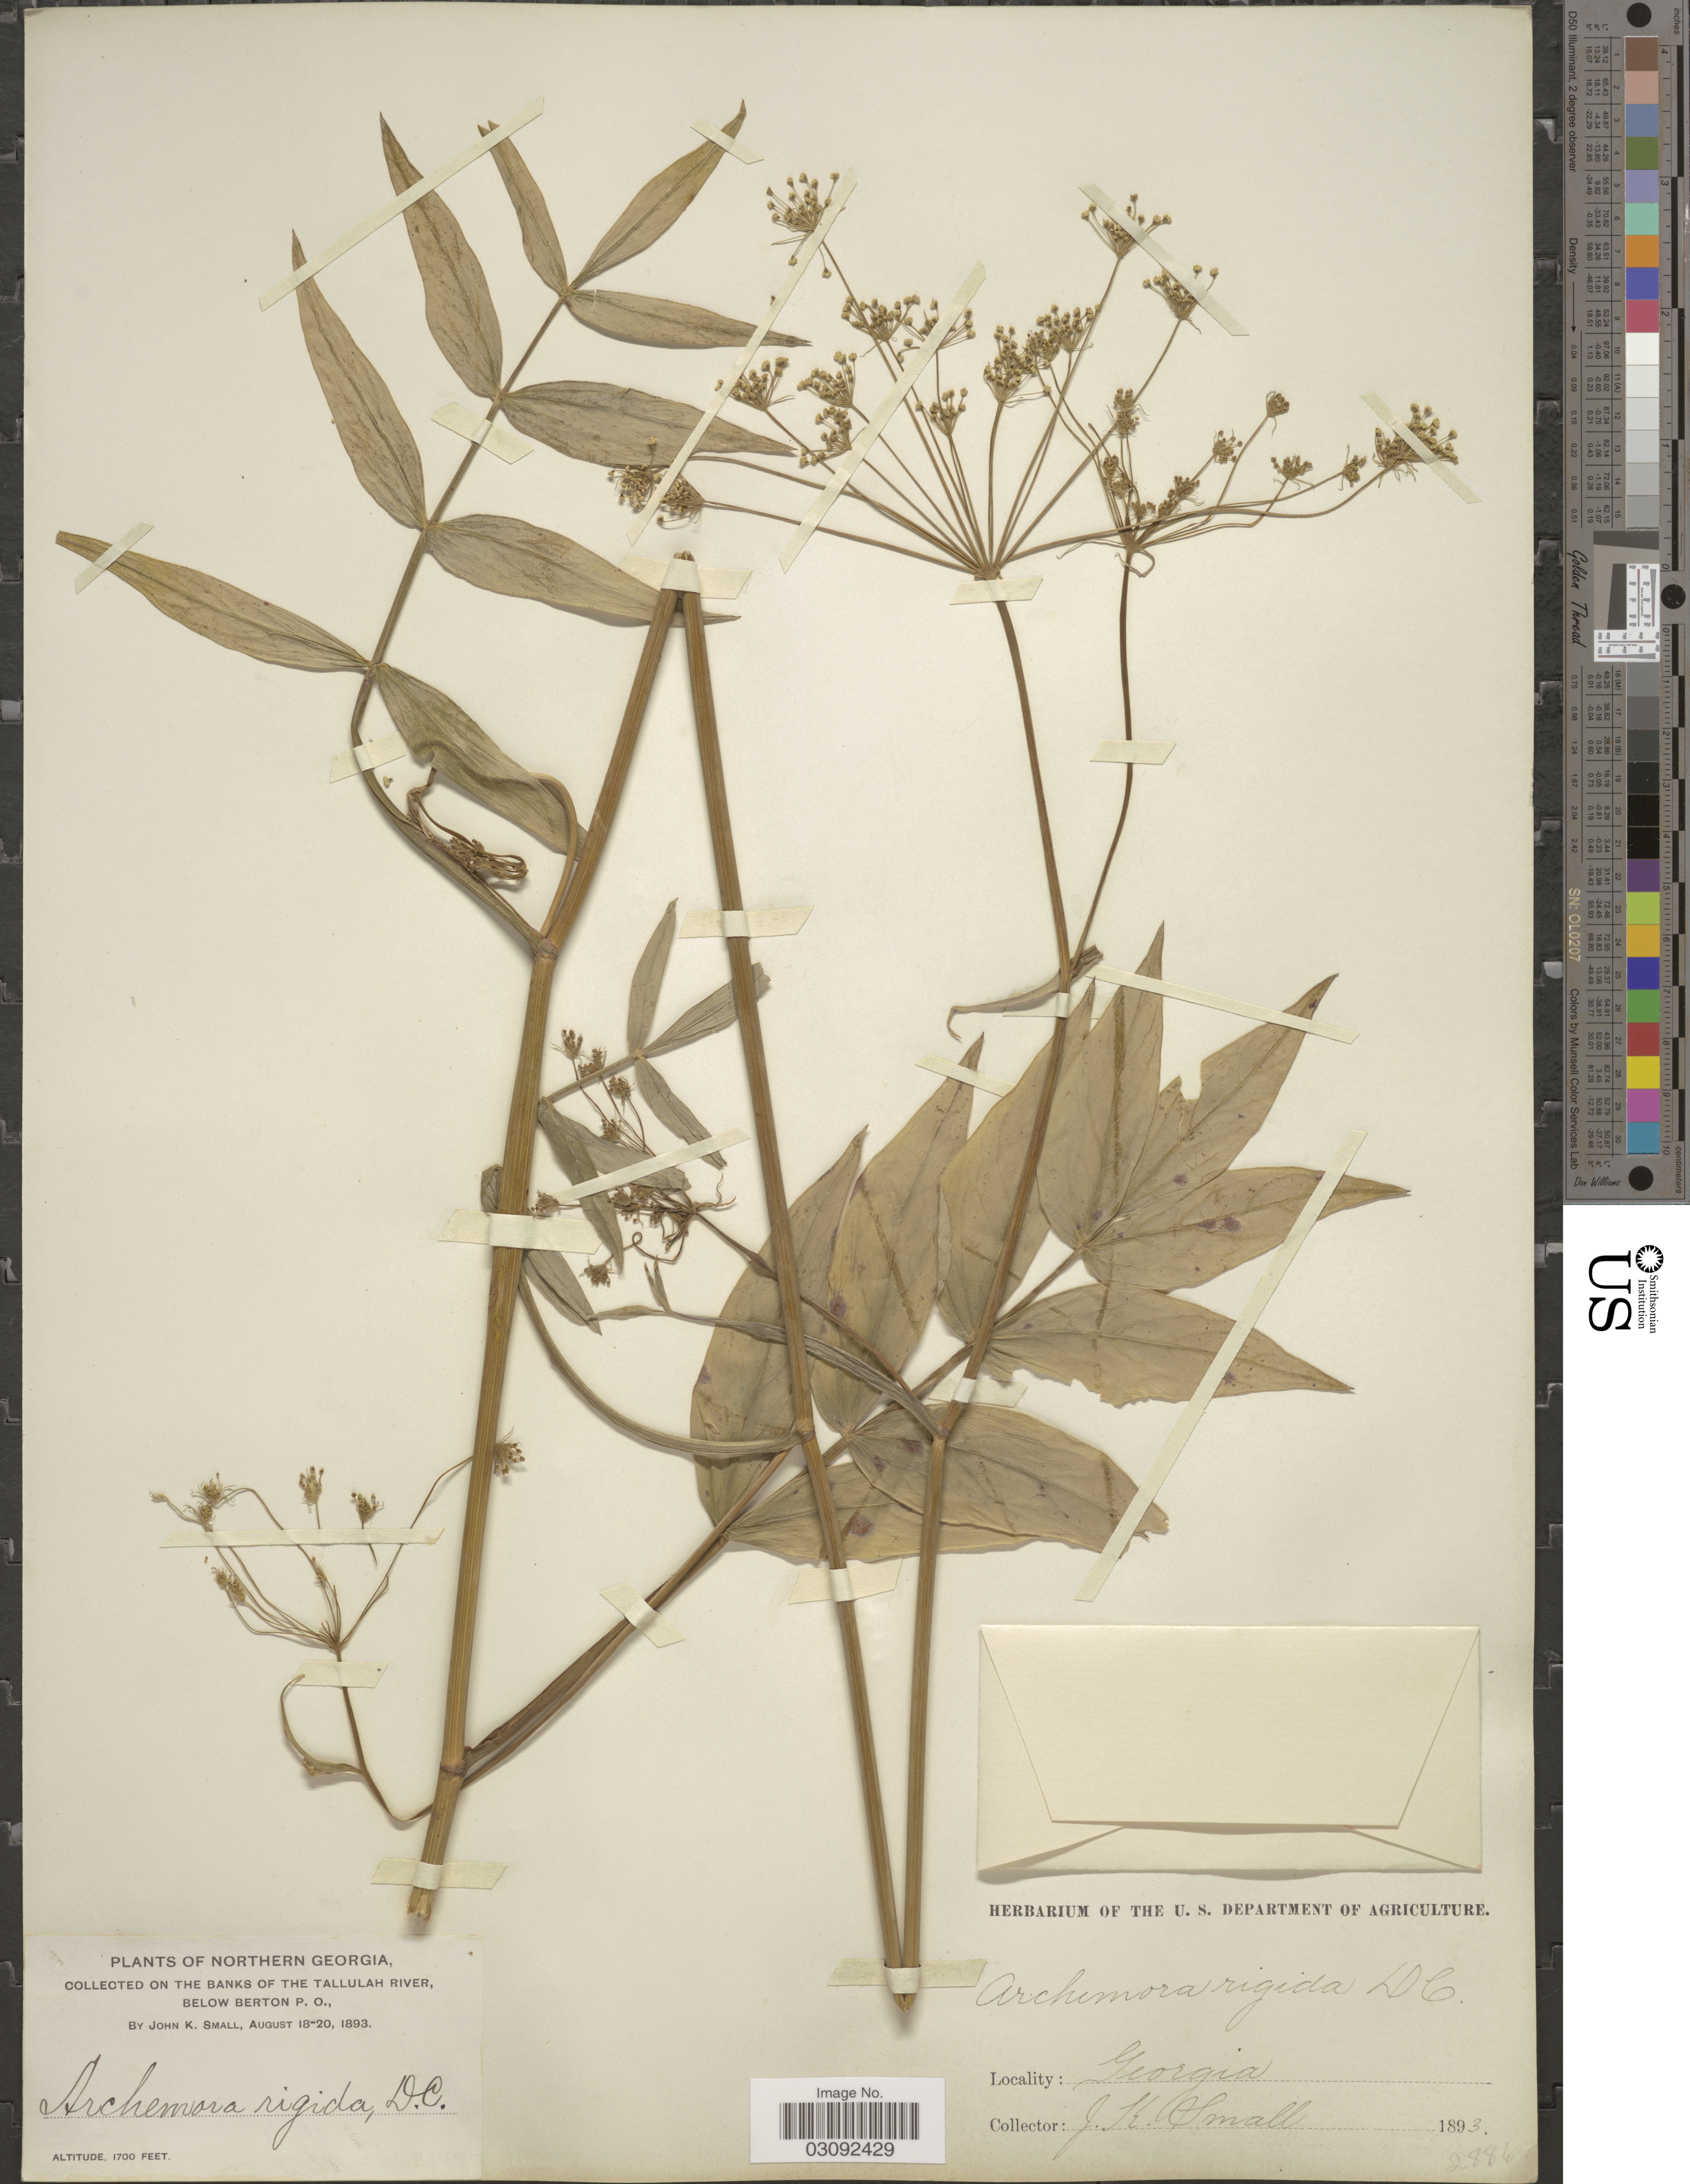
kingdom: Plantae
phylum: Tracheophyta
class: Magnoliopsida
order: Apiales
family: Apiaceae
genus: Oxypolis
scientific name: Oxypolis rigidior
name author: (L.) Raf.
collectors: J. K. Small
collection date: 1893-08-18/1893-08-20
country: United States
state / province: Georgia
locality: Northern Georgia. On the banks of the Tallulah River, below Berton, P. O.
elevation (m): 518